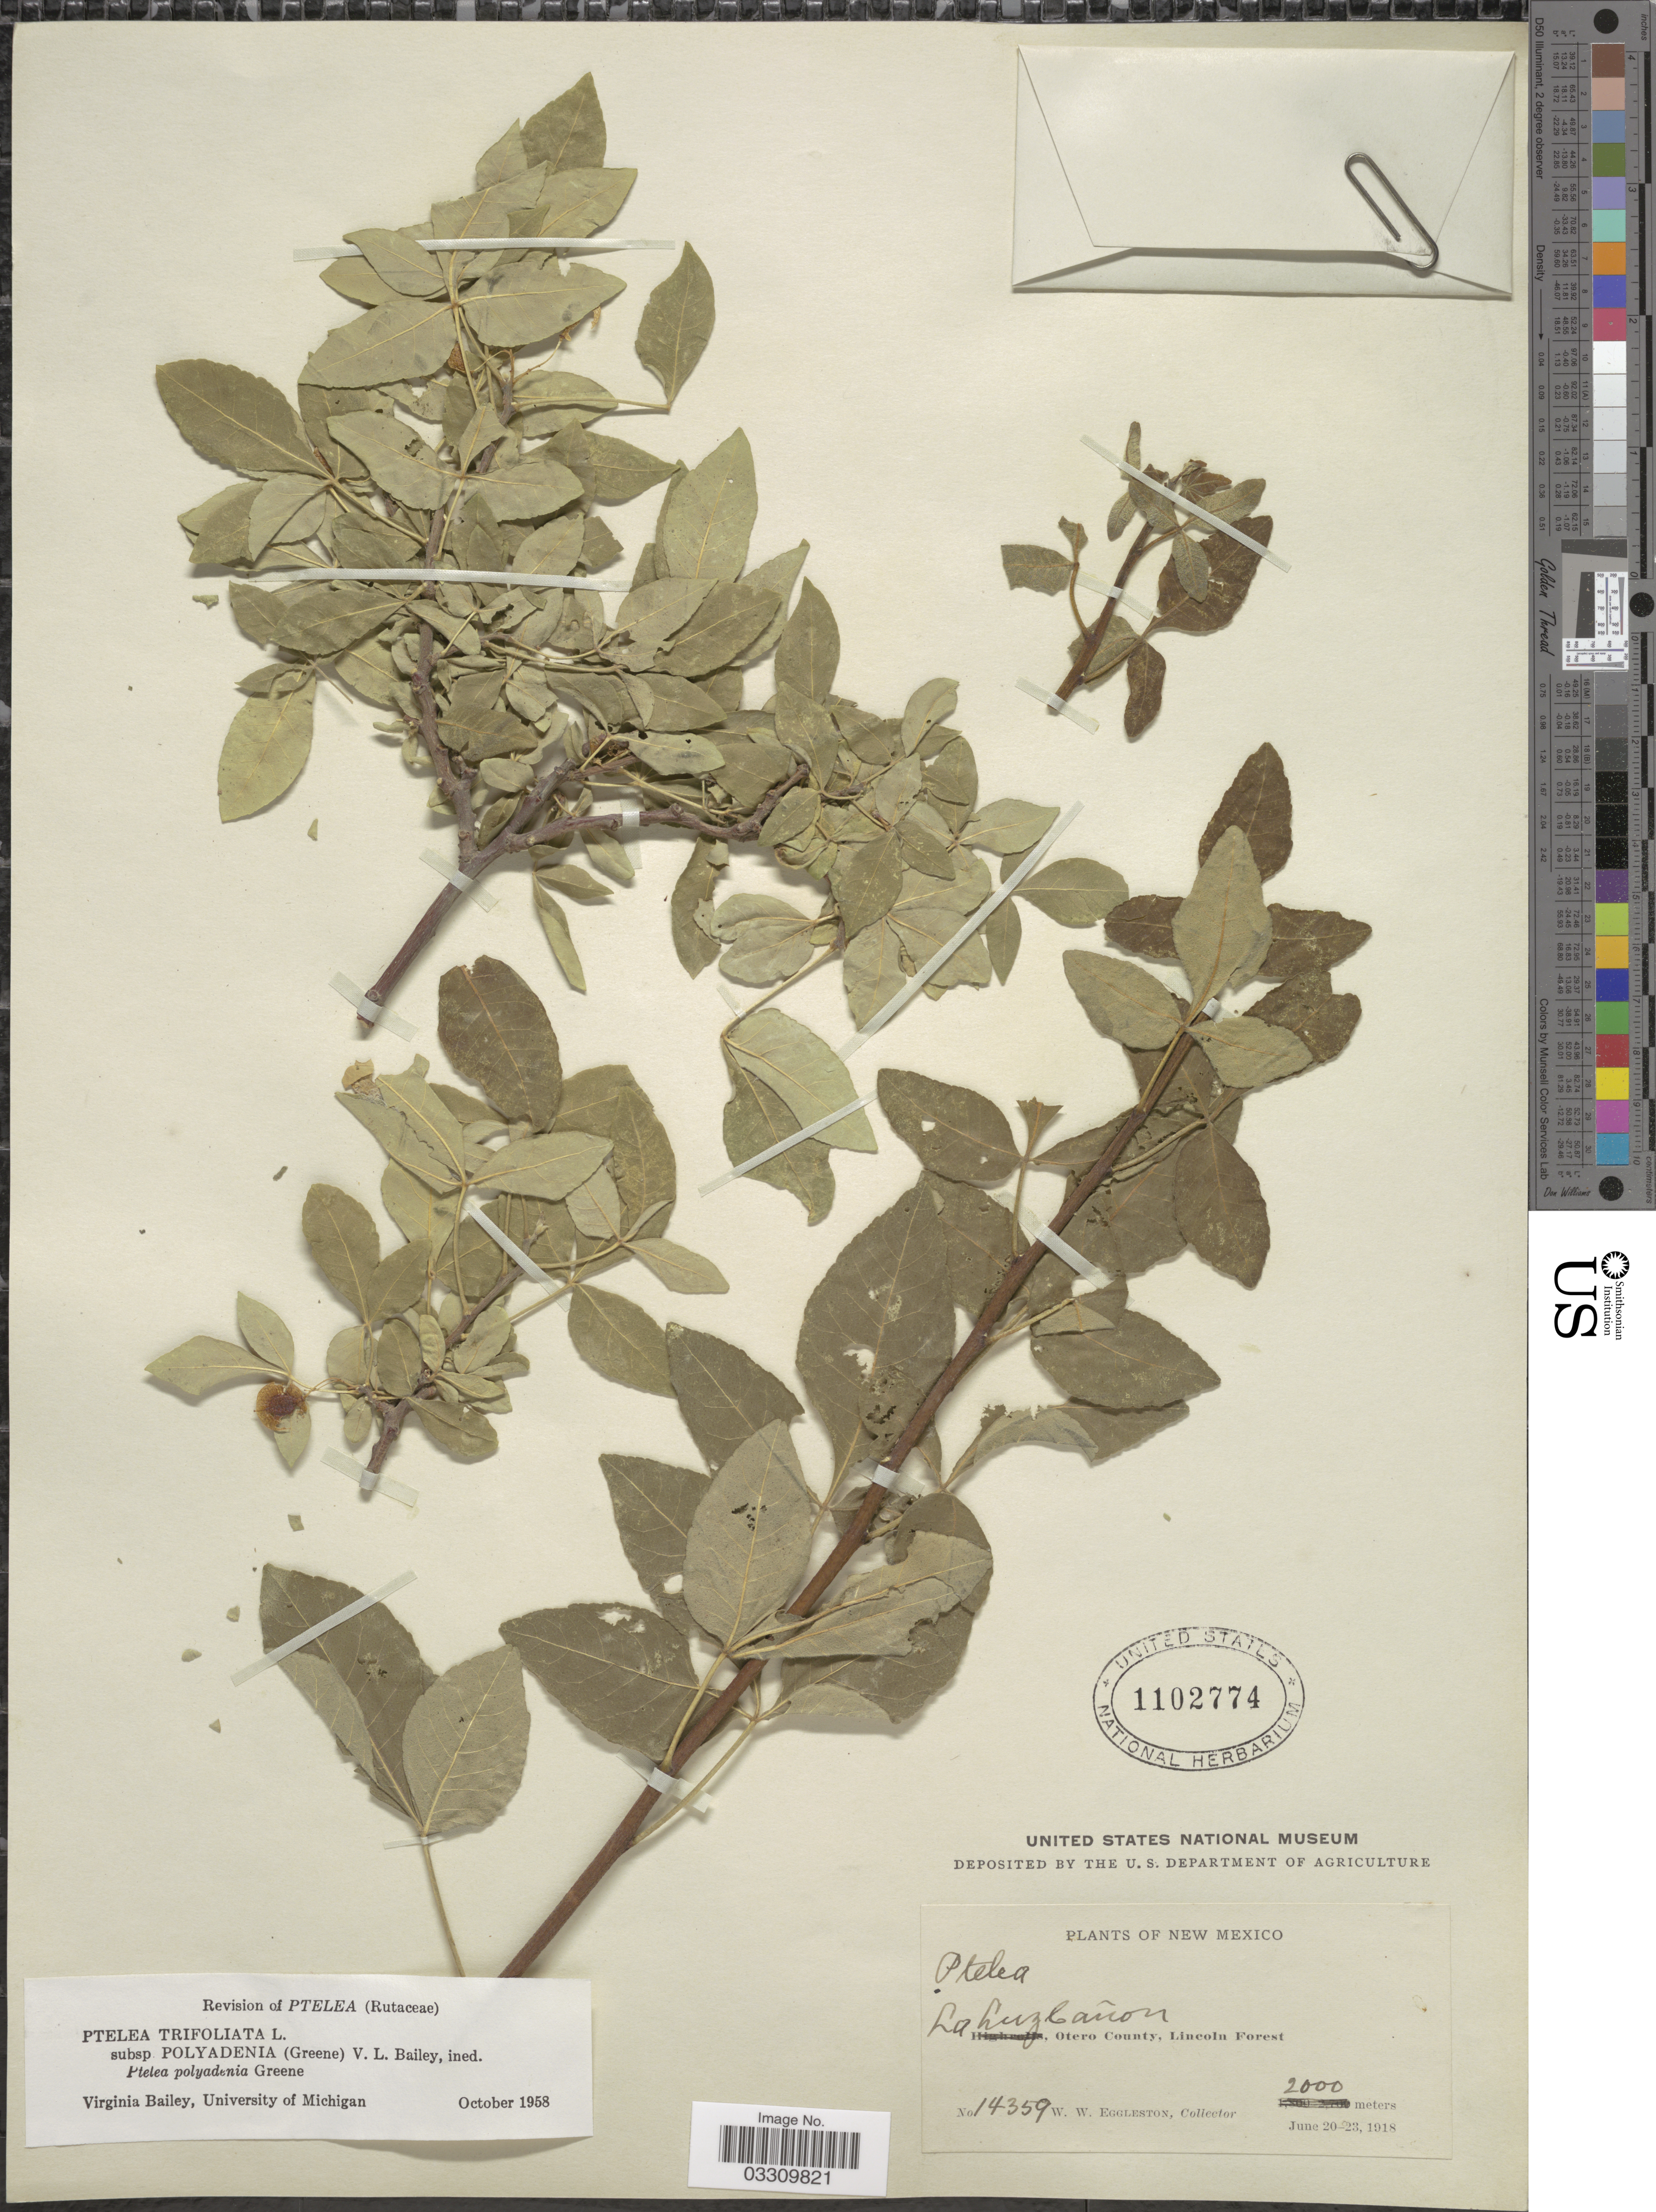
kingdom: Plantae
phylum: Tracheophyta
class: Magnoliopsida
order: Sapindales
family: Rutaceae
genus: Ptelea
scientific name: Ptelea trifoliata subsp. polyadenia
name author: (Greene) V. L. Bailey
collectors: W. W. Eggleston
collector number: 14359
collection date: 1918-06-20/1918-06-23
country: United States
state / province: New Mexico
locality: La Luz Cañon, Otero County, Lincoln Forest.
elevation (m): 2000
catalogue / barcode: US 1102774